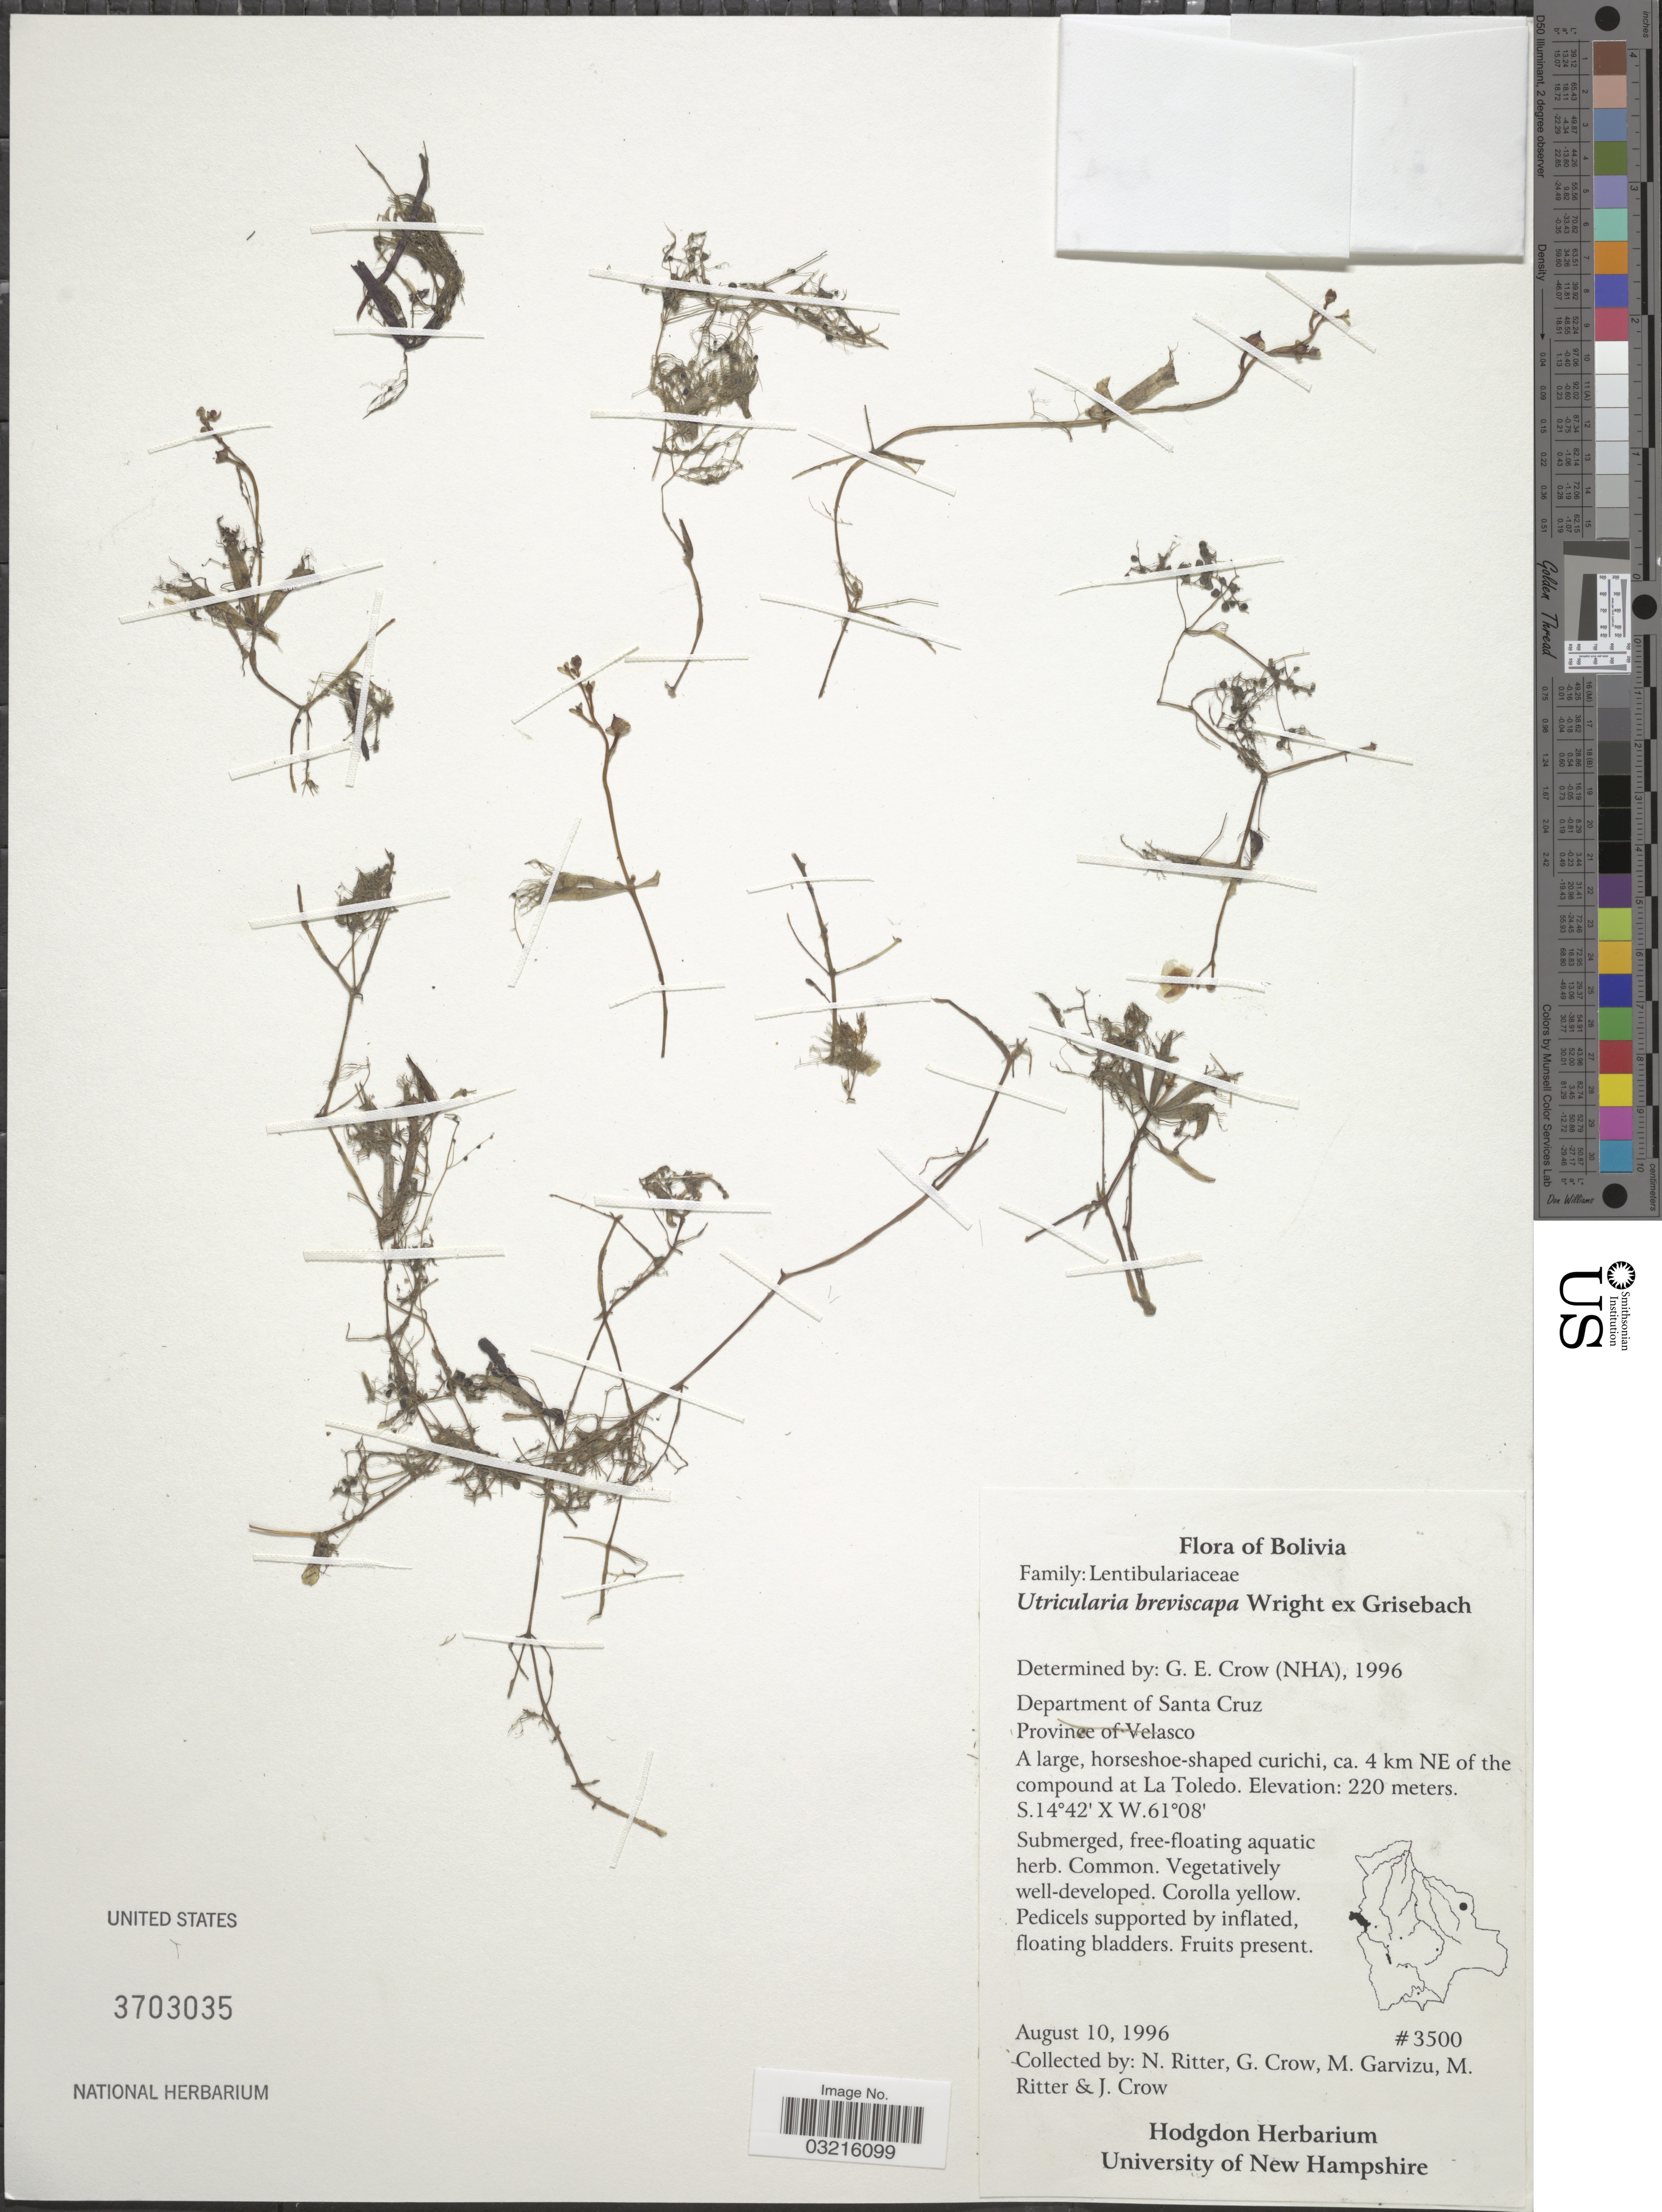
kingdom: Plantae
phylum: Tracheophyta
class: Magnoliopsida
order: Lamiales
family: Lentibulariaceae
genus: Utricularia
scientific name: Utricularia breviscapa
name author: C. Wright ex Griseb.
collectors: N. Ritter, G. Crow, M. Garvizu, M. Ritter & J. Crow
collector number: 3500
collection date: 1996-08-10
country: Bolivia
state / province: Santa Cruz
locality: Department of Santa Cruz. Province of Velasco. A large, horseshoe-shaped curichi, ca. 4 km NE of the compound at La Toledo.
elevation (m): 220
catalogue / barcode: US 3703035